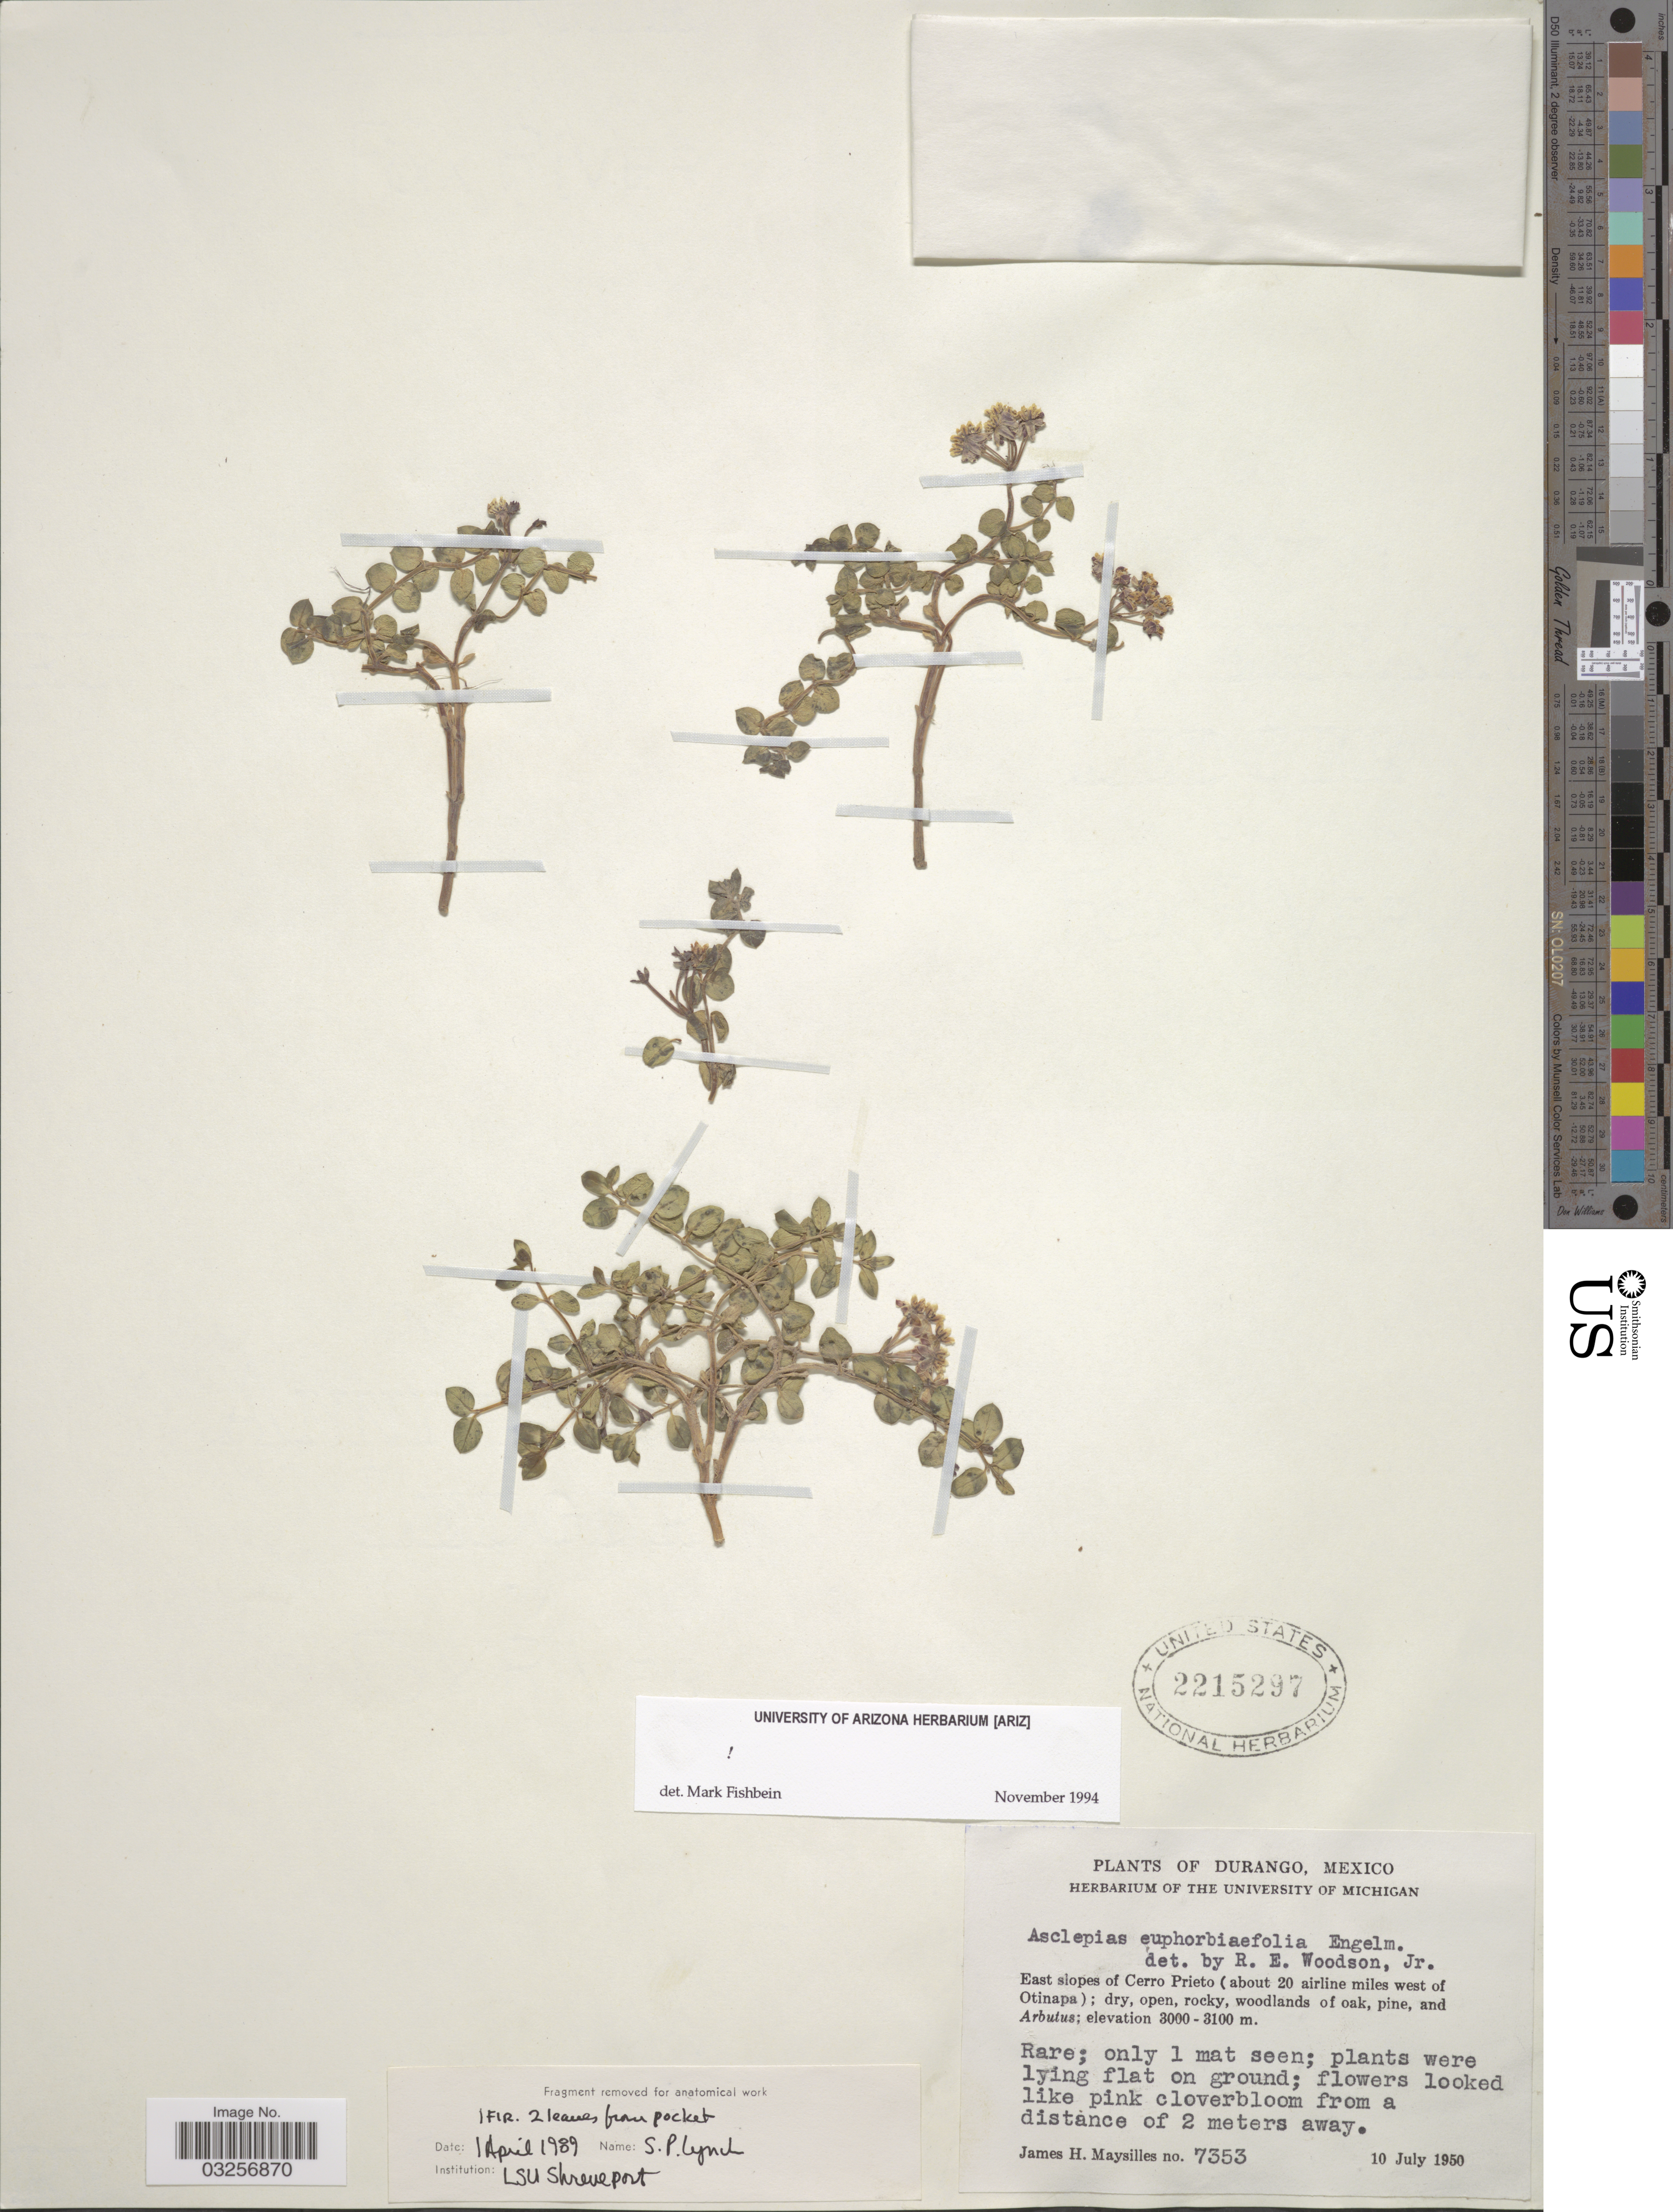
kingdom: Plantae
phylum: Tracheophyta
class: Magnoliopsida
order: Gentianales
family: Apocynaceae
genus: Asclepias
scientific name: Asclepias euphorbiifolia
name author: Engelm. ex A. Gray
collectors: J. Maysilles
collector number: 7353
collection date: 1950-07-10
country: Mexico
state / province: Durango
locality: East slopes of Cerro Prieto (about 20 airline miles west of Otinapa).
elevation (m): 3000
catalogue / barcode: US 2215297